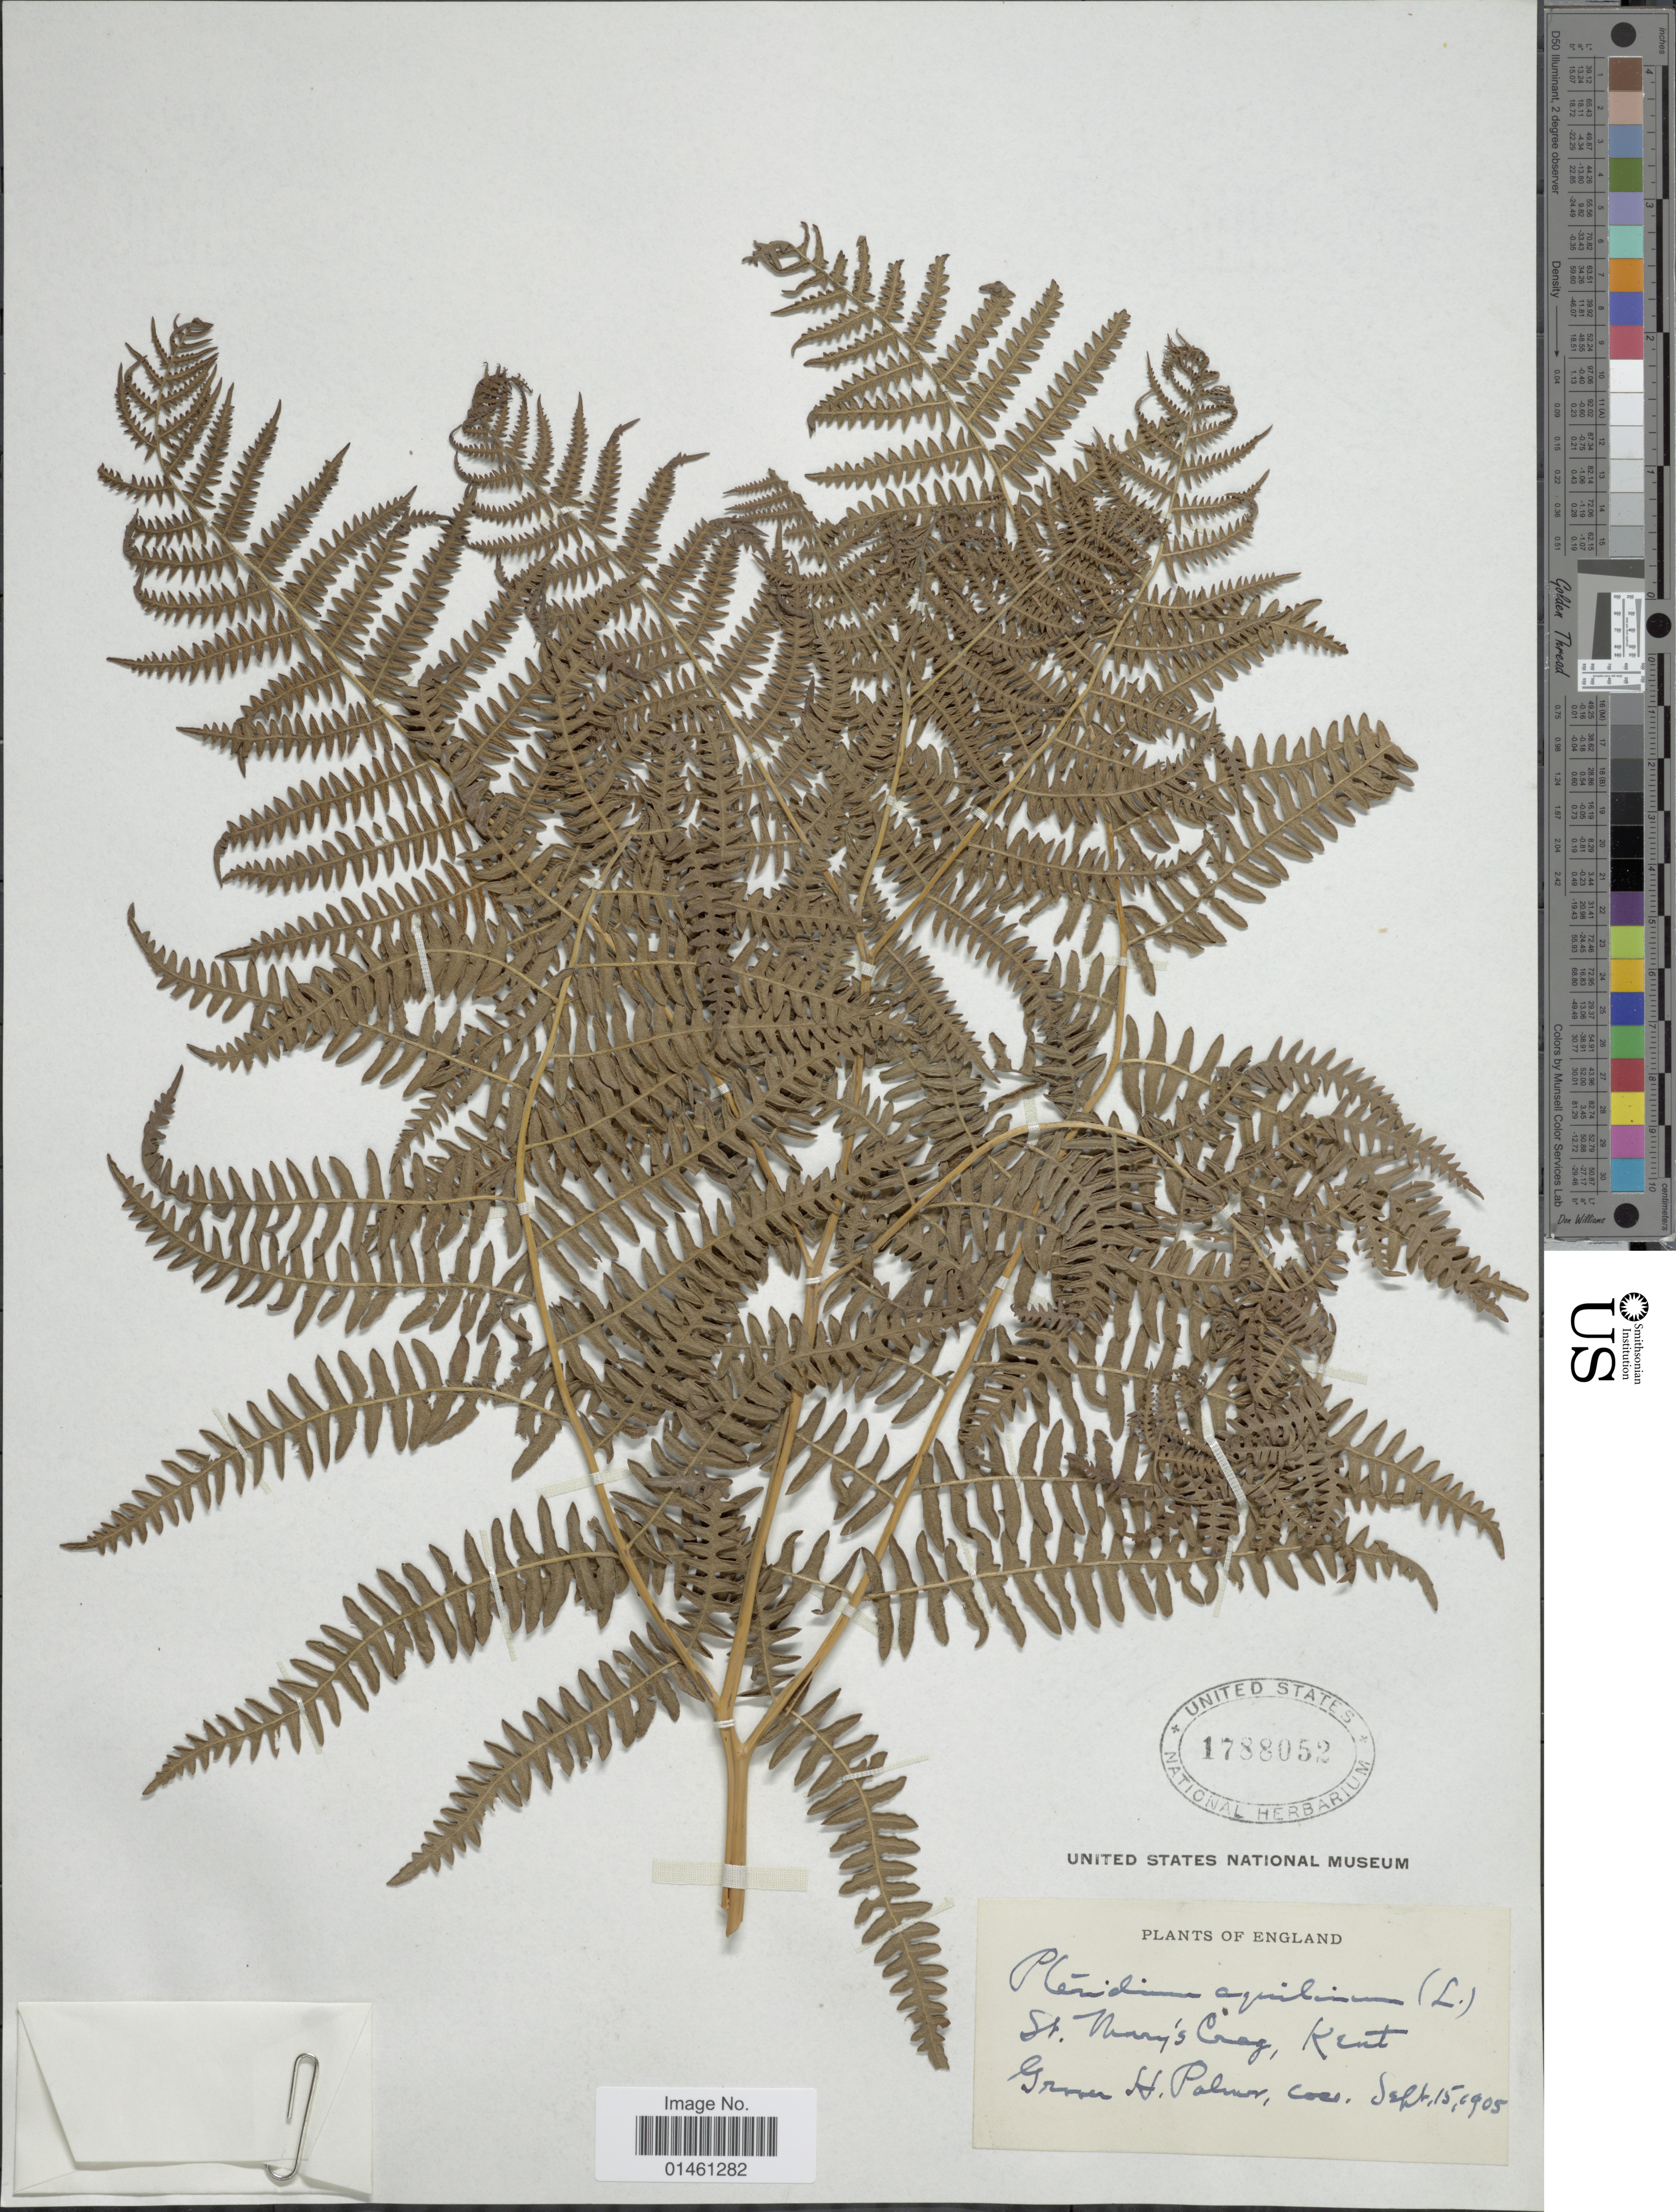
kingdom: Plantae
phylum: Tracheophyta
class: Polypodiopsida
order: Polypodiales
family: Dennstaedtiaceae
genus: Pteridium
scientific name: Pteridium aquilinum var. typicum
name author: R.M. Tryon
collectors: G. Palmer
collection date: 1905-09-15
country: United Kingdom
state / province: England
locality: St. Mary's Crag, Kent.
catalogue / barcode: US 1788052